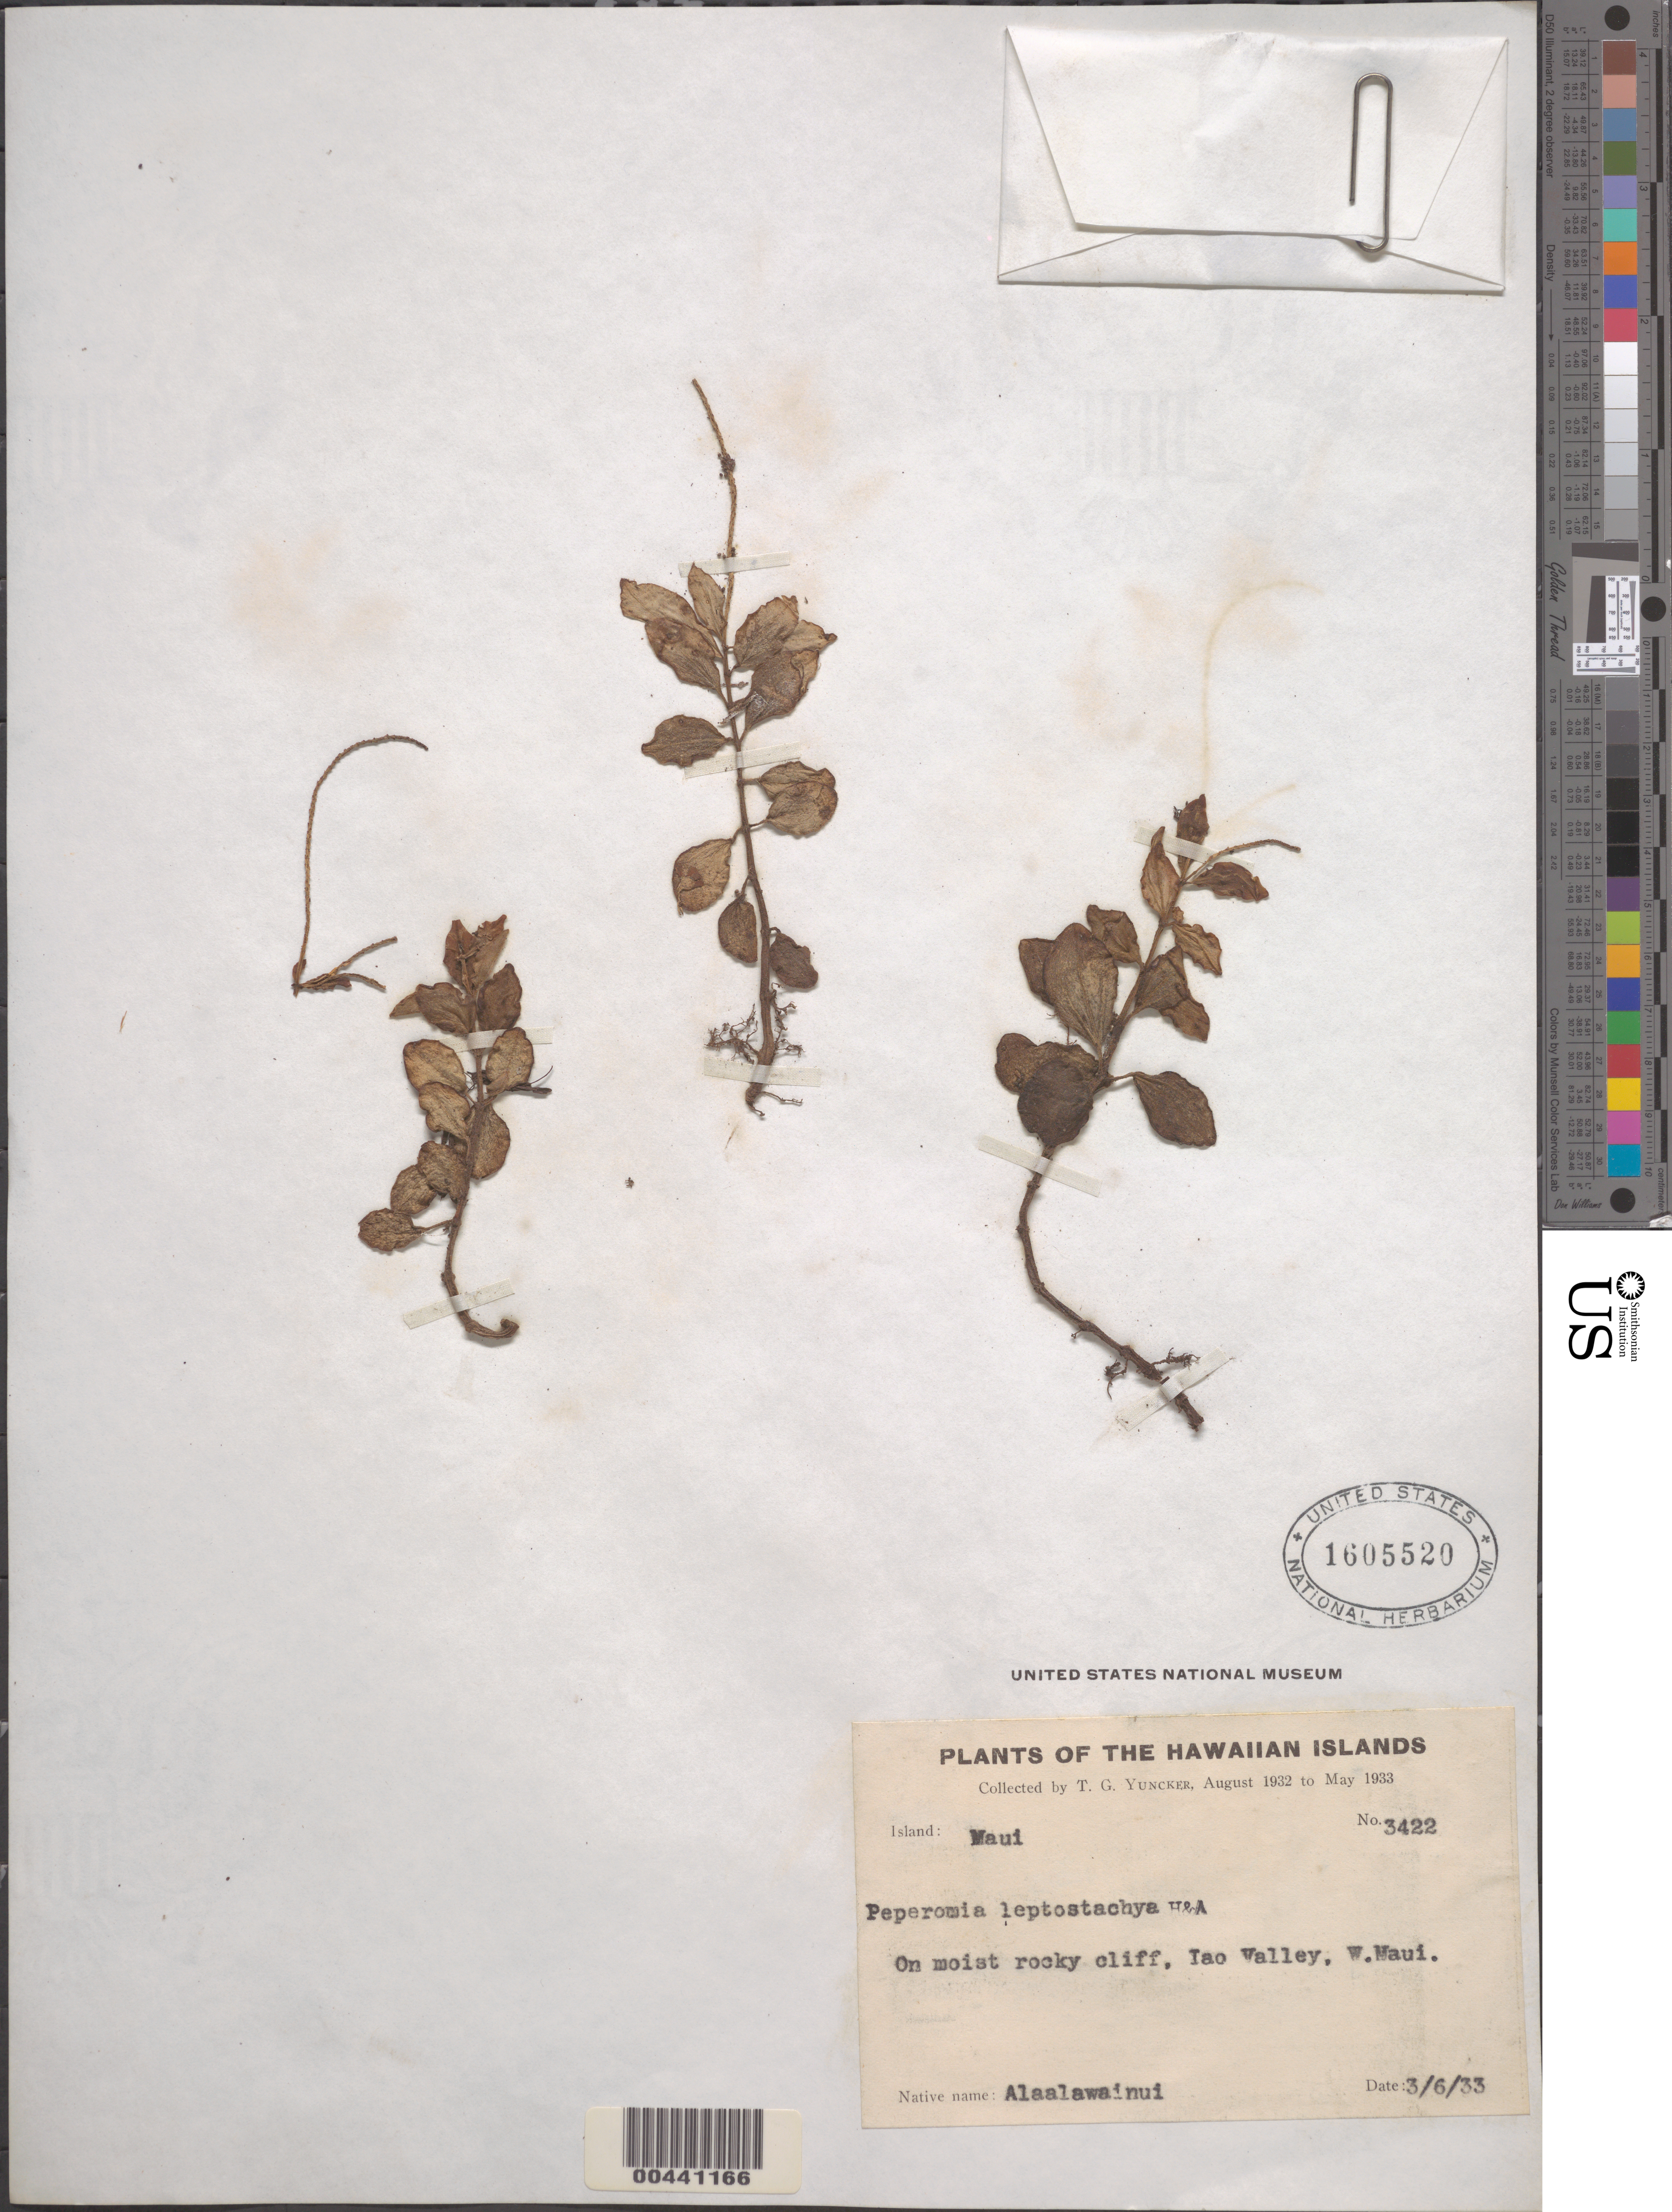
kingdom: Plantae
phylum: Tracheophyta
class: Magnoliopsida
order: Piperales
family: Piperaceae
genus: Peperomia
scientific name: Peperomia leptostachya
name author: Hook. & Arn.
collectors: T. G. Yuncker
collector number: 3422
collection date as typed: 6 Mar 1933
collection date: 1933-03-06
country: United States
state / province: Hawaii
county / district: Maui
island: Maui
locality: Iao Valley, W Maui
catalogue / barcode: US 1605520